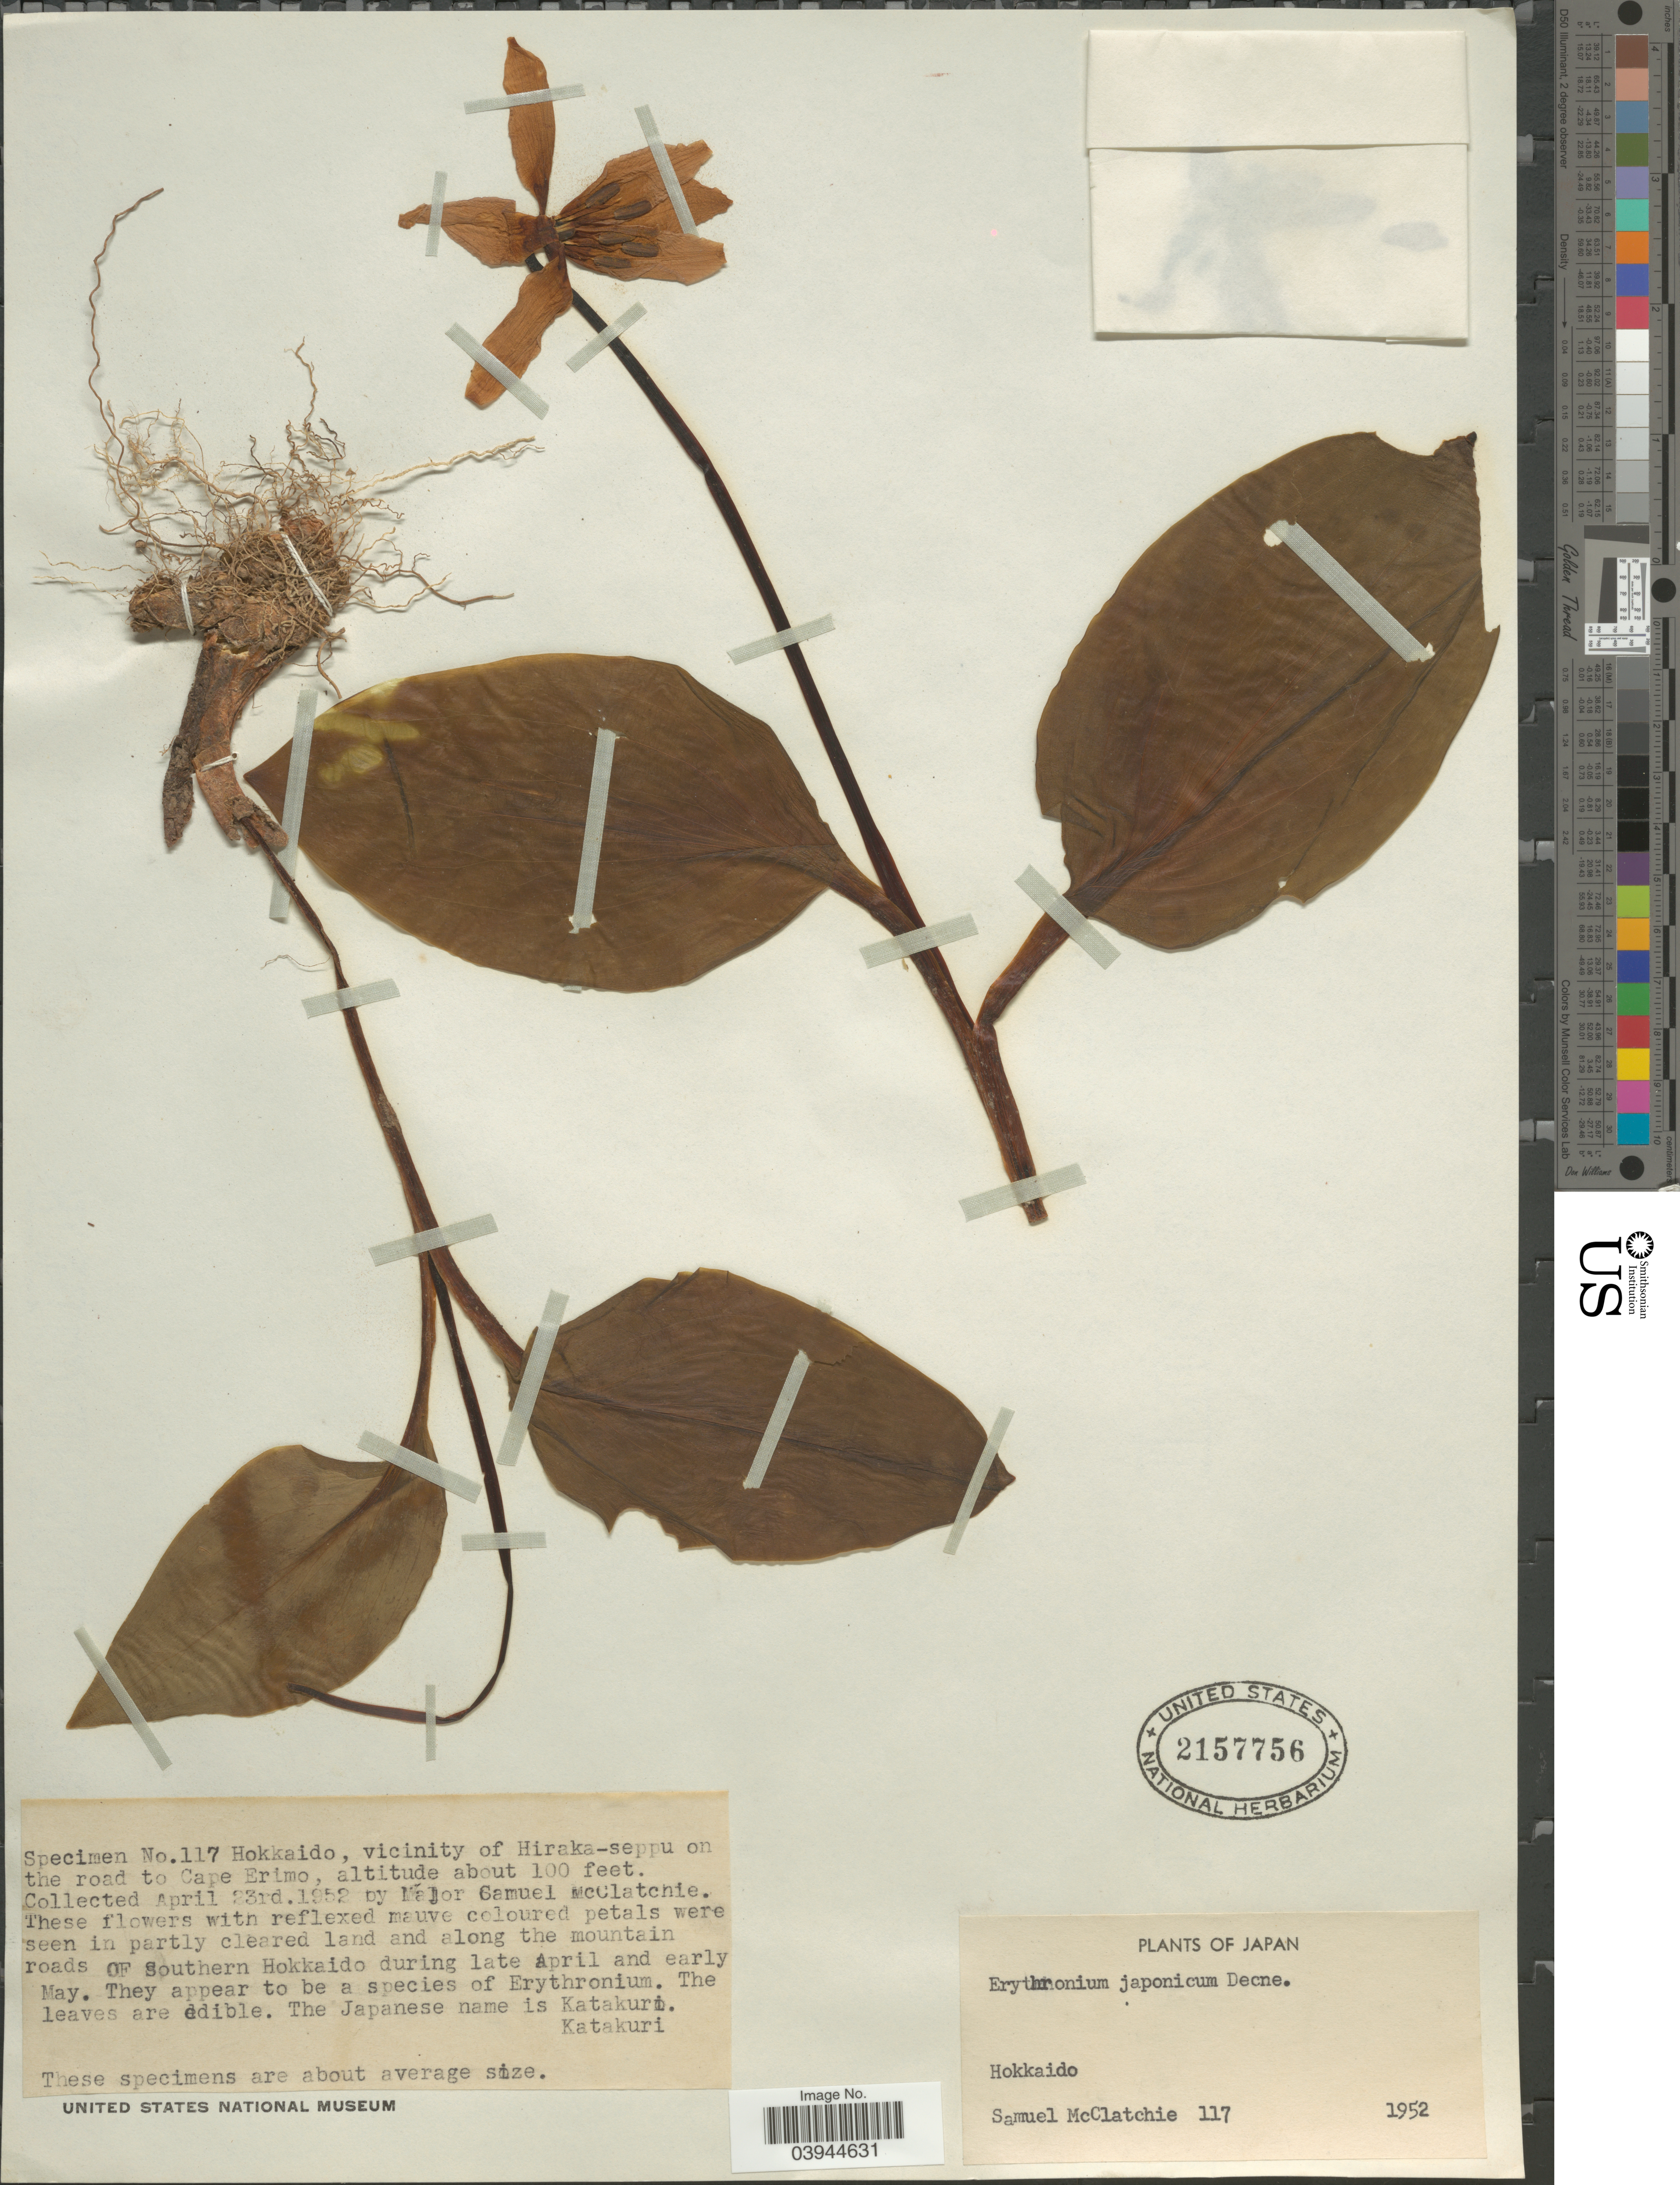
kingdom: Plantae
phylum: Tracheophyta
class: Liliopsida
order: Liliales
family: Liliaceae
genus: Erythronium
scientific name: Erythronium japonicum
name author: Poit.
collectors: S. McClatchie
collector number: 117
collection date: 1852-04-23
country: Japan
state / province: Hokkaidō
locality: Vicinity of Hiraka-seppu on the road to Cape Erimo.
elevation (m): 30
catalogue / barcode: US 2157756